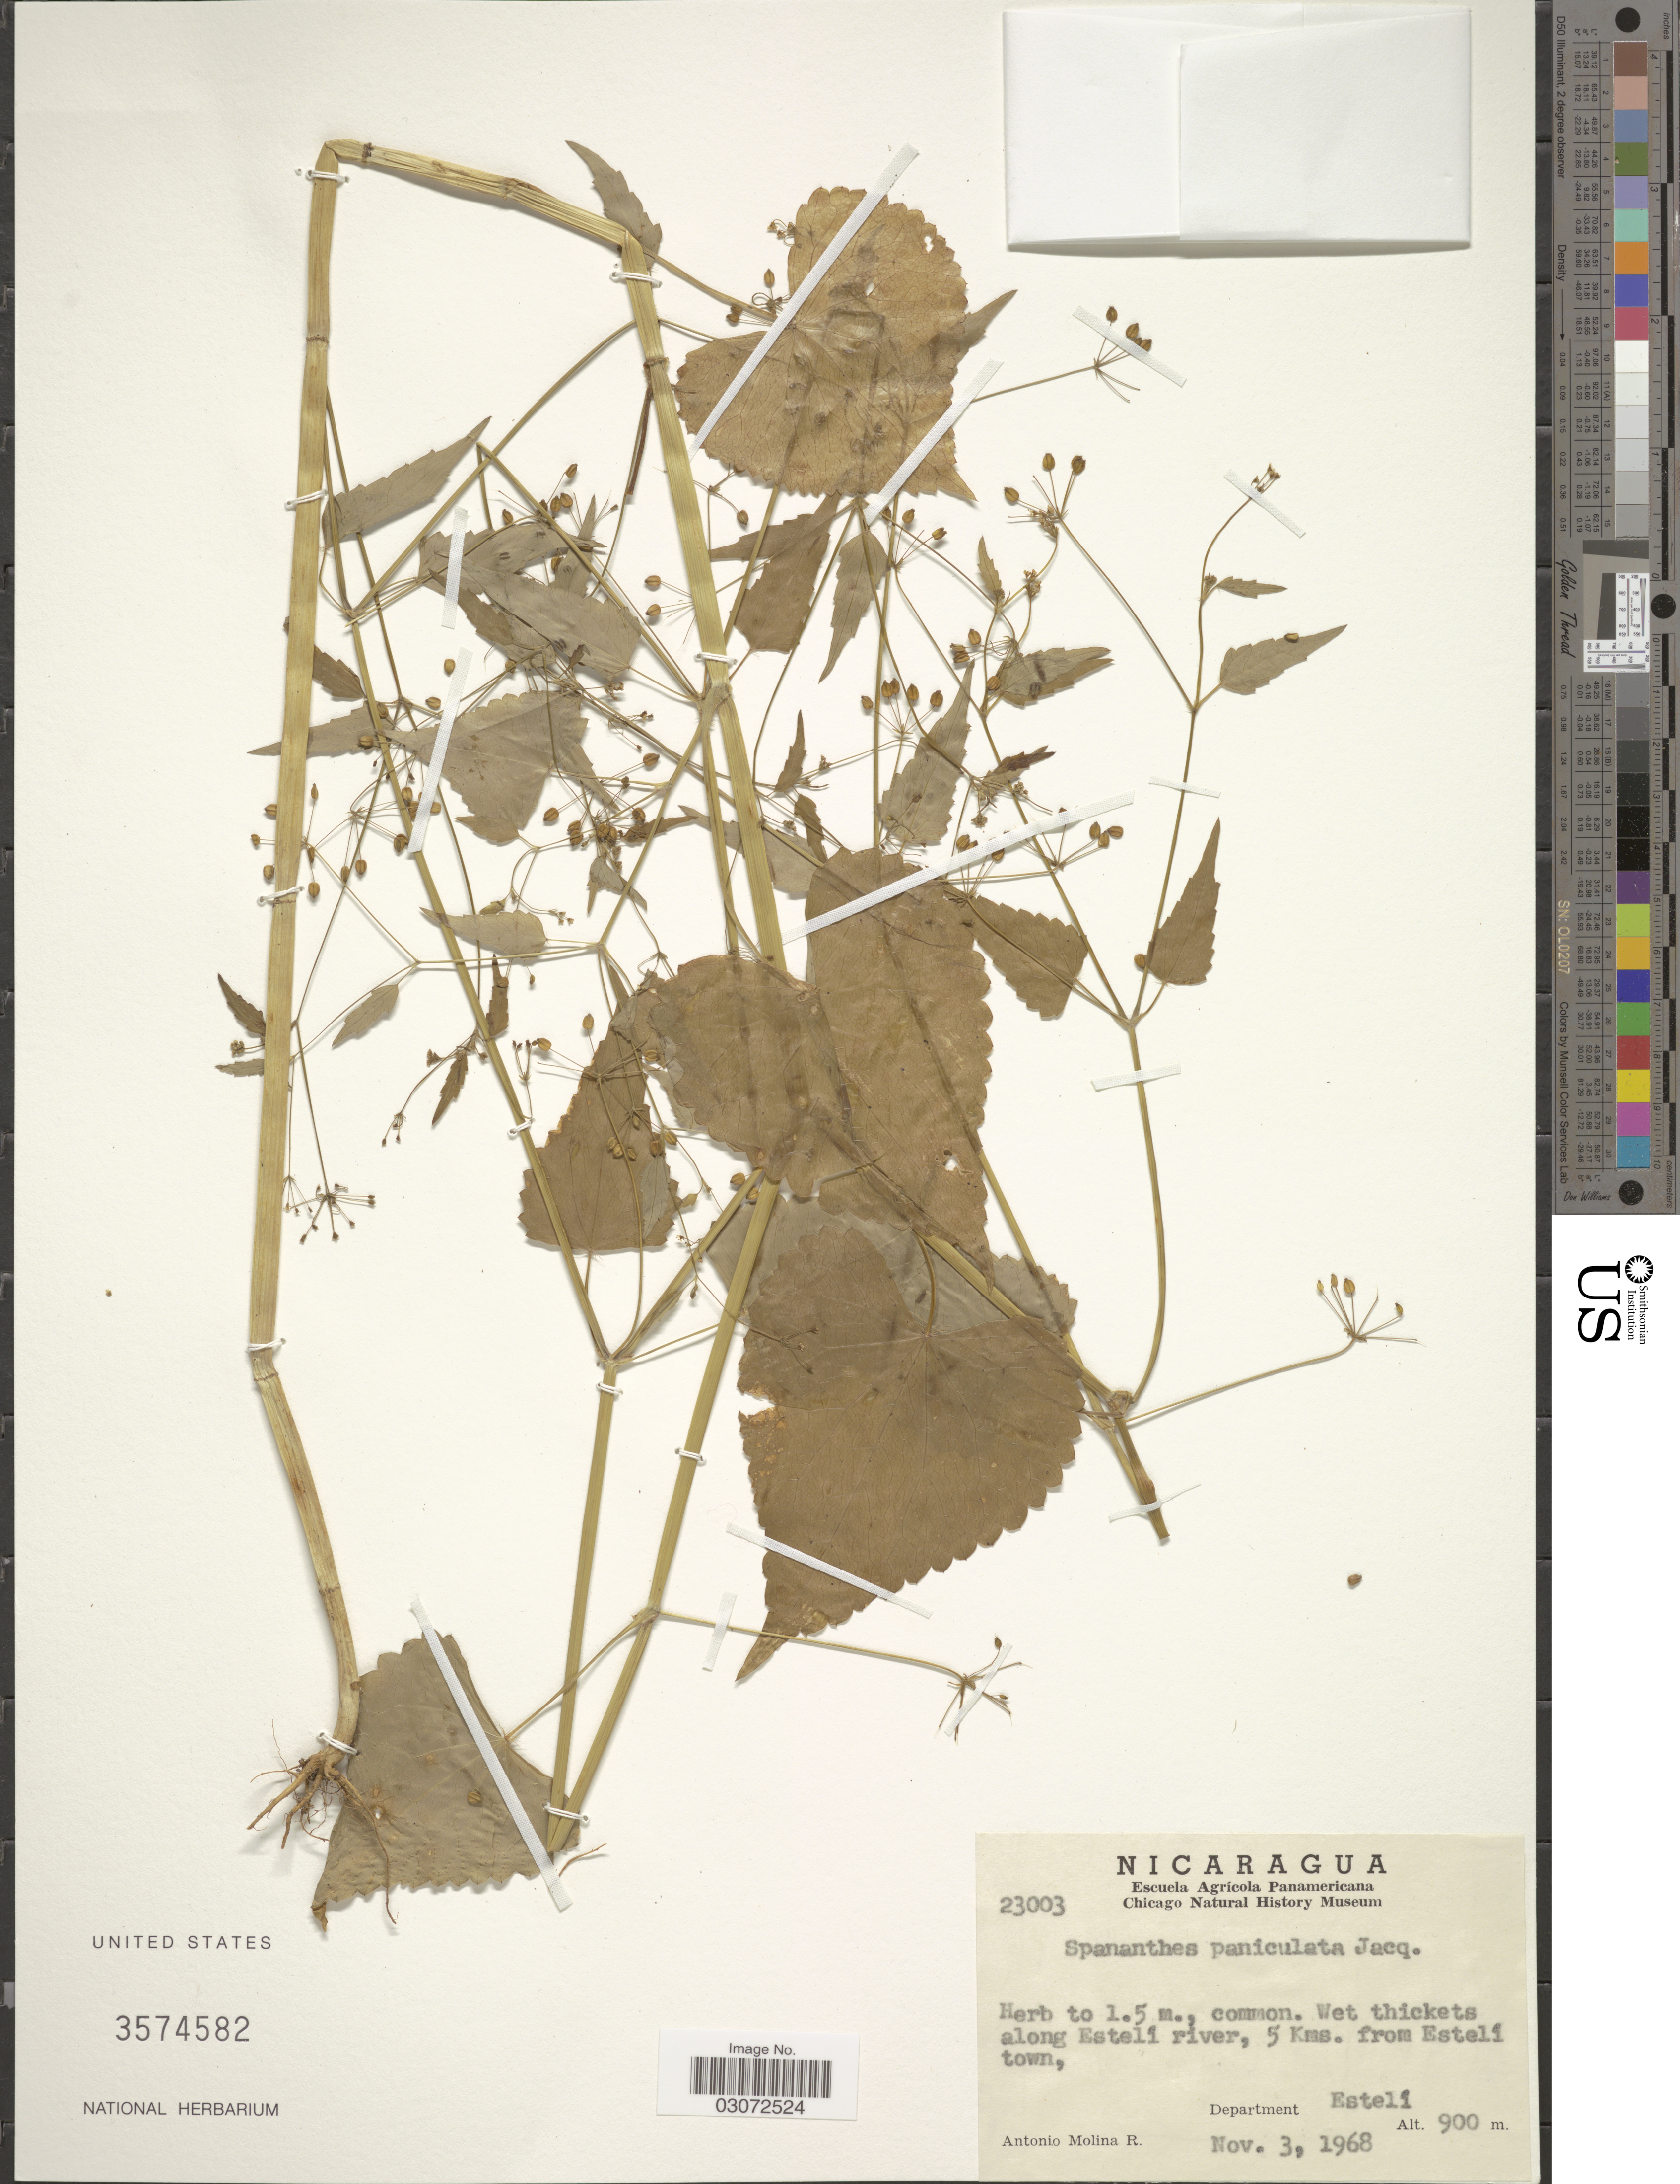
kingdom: Plantae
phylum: Tracheophyta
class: Magnoliopsida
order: Apiales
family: Apiaceae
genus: Spananthe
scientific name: Spananthe paniculata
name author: Jacq.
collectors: A. Molina R.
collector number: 23003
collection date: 1968-11-03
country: Nicaragua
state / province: Esteli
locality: Wet thickets along Estelí river, 5 Kms. from Estelí town, Department Estelí.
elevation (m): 900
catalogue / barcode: US 3574582